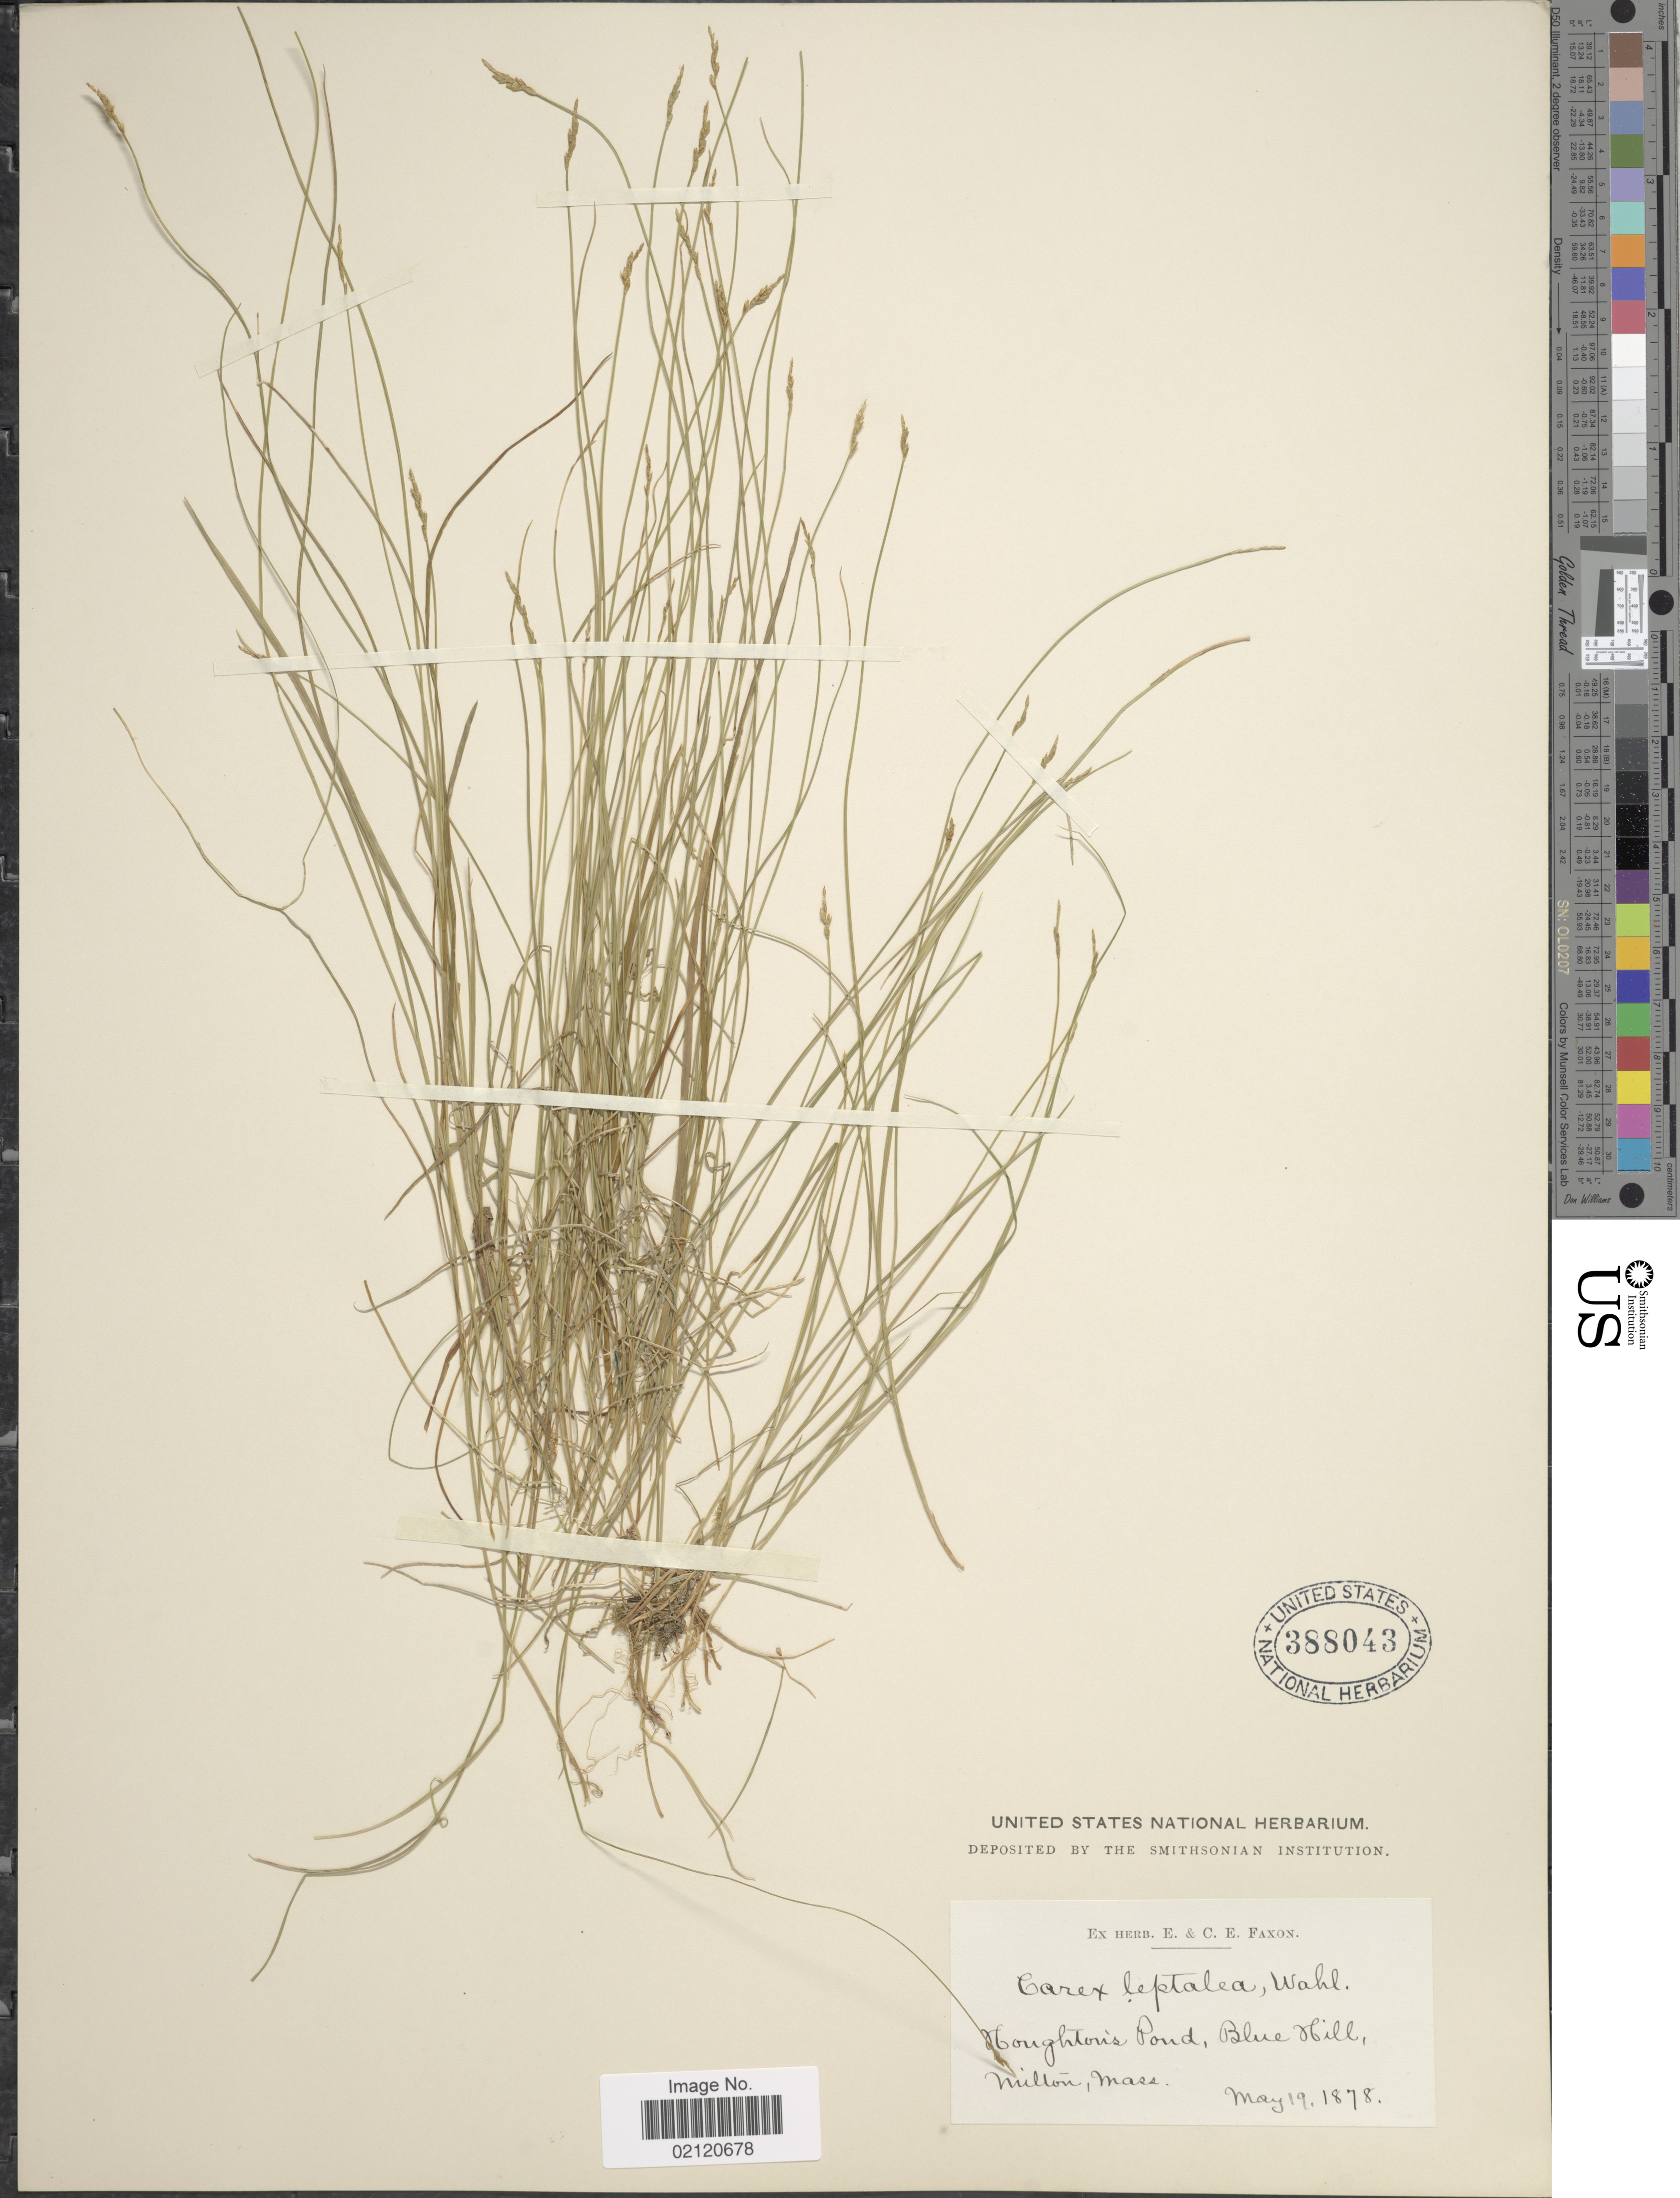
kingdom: Plantae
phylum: Tracheophyta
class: Liliopsida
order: Poales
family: Cyperaceae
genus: Carex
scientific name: Carex leptalea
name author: Wahlenb.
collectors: ex herb. E. & C.E. Faxon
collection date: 1878-05-19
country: United States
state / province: Massachusetts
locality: Houghton's Pond, Blue Hill, Milton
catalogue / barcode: US 388043